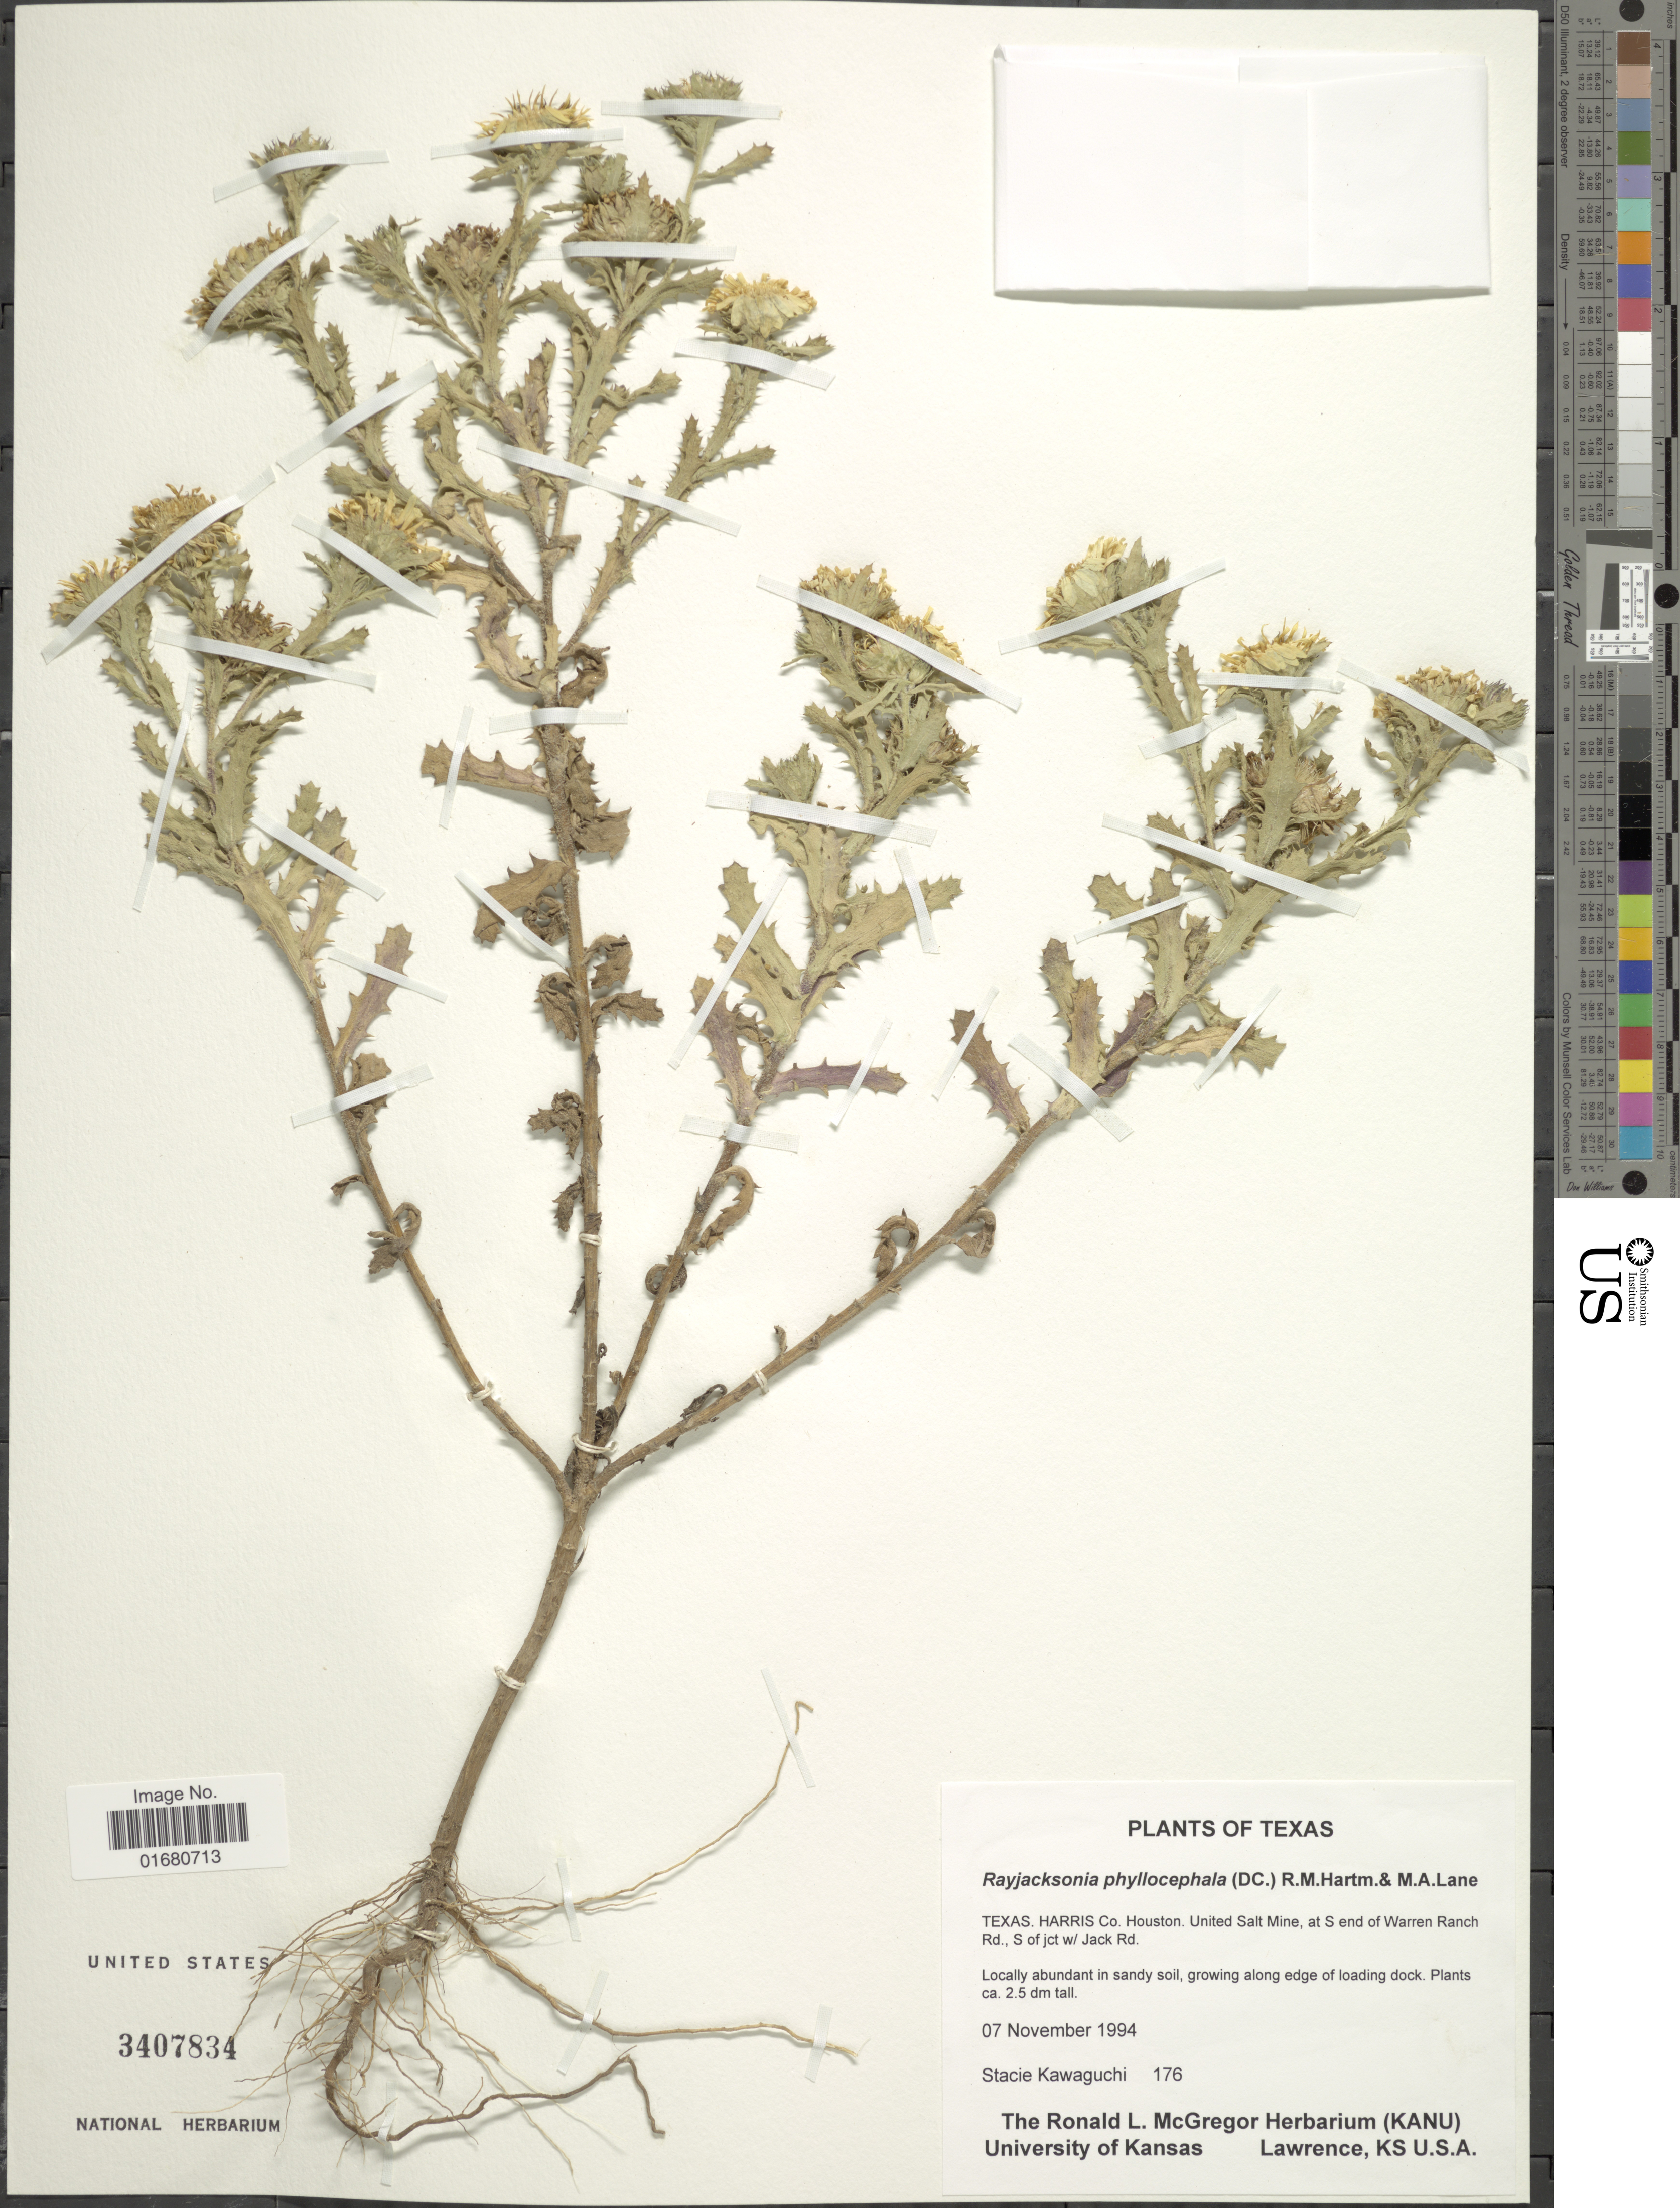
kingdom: Plantae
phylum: Tracheophyta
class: Magnoliopsida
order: Asterales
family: Asteraceae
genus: Rayjacksonia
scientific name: Rayjacksonia phyllocephala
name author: (DC.) R.L. Hartm. & M.A. Lane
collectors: S. Kawaguchi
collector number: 176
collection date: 1994-11-07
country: United States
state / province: Texas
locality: Harris Co., Houston, United Salt Mine, at S end of Warren Ranch Rd., S of jct w/ Jack Rd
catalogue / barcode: US 3407834